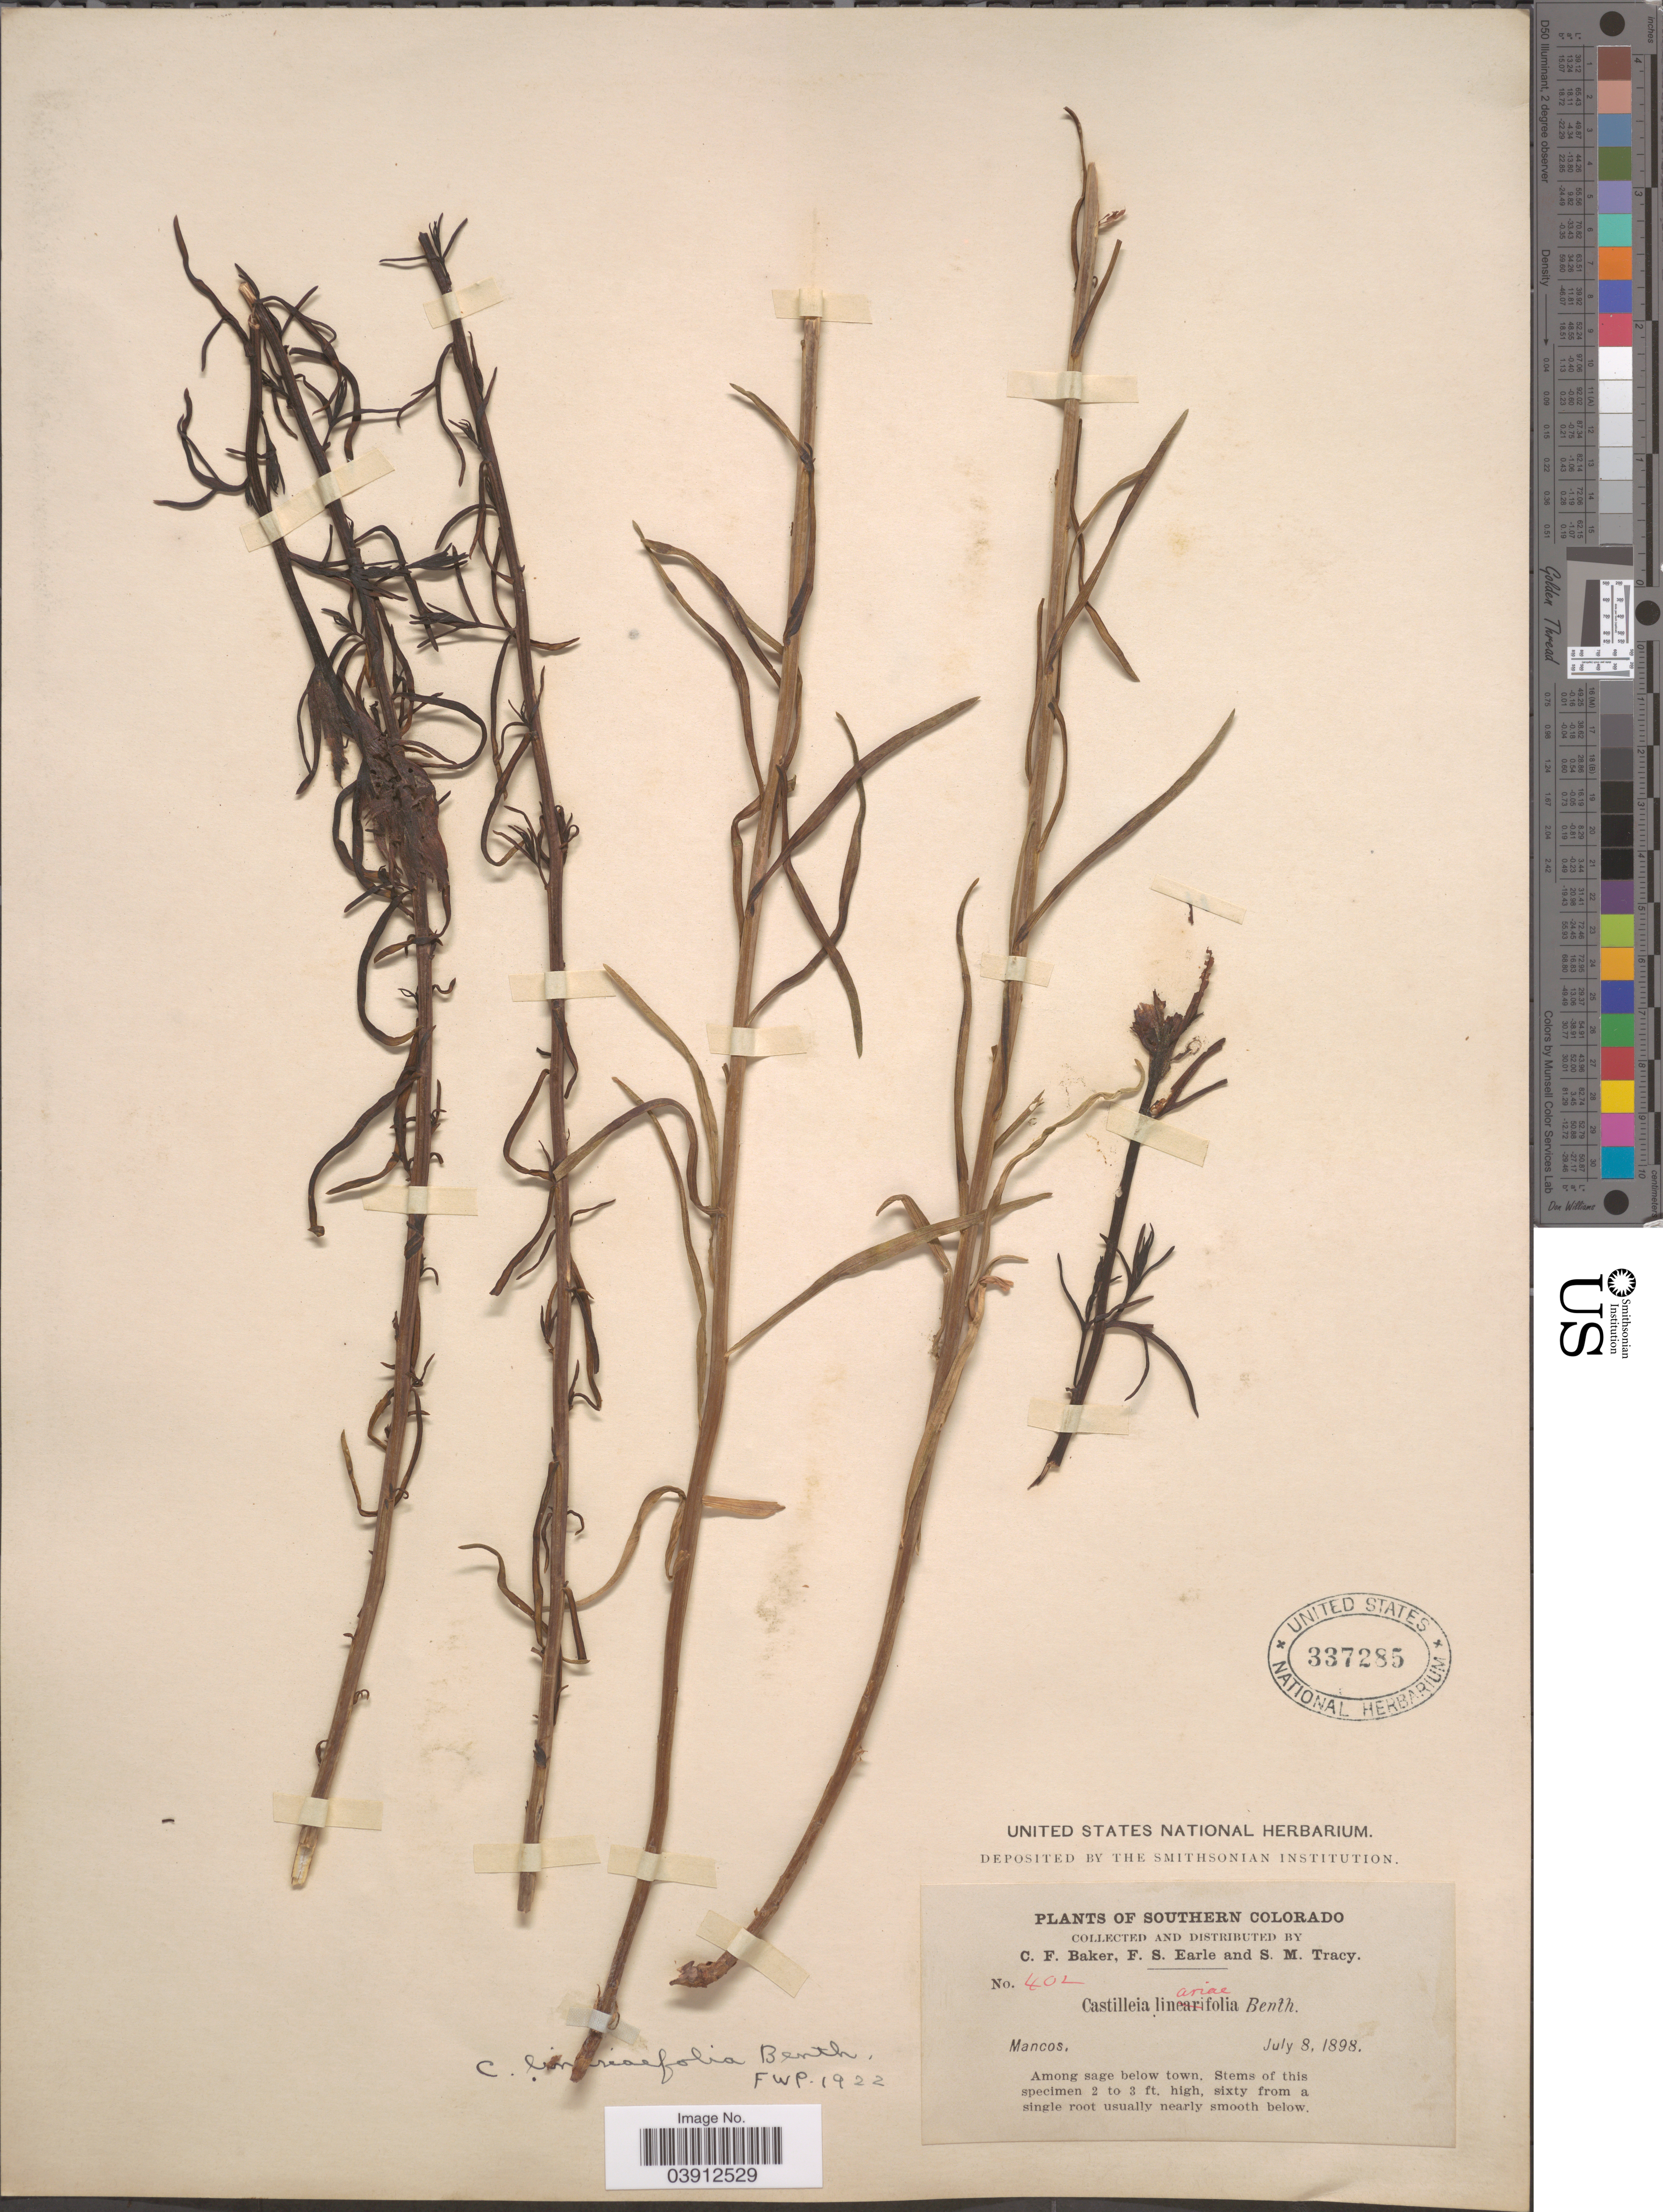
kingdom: Plantae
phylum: Tracheophyta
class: Magnoliopsida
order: Lamiales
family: Orobanchaceae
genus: Castilleja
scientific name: Castilleja linariifolia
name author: Benth.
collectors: C. F. Baker, F. S. Earle & S. M. Tracy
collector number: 402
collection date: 1898-07-08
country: United States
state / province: Colorado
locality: Southern Colorado. Mancos, Among sage below town.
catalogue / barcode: US 337285